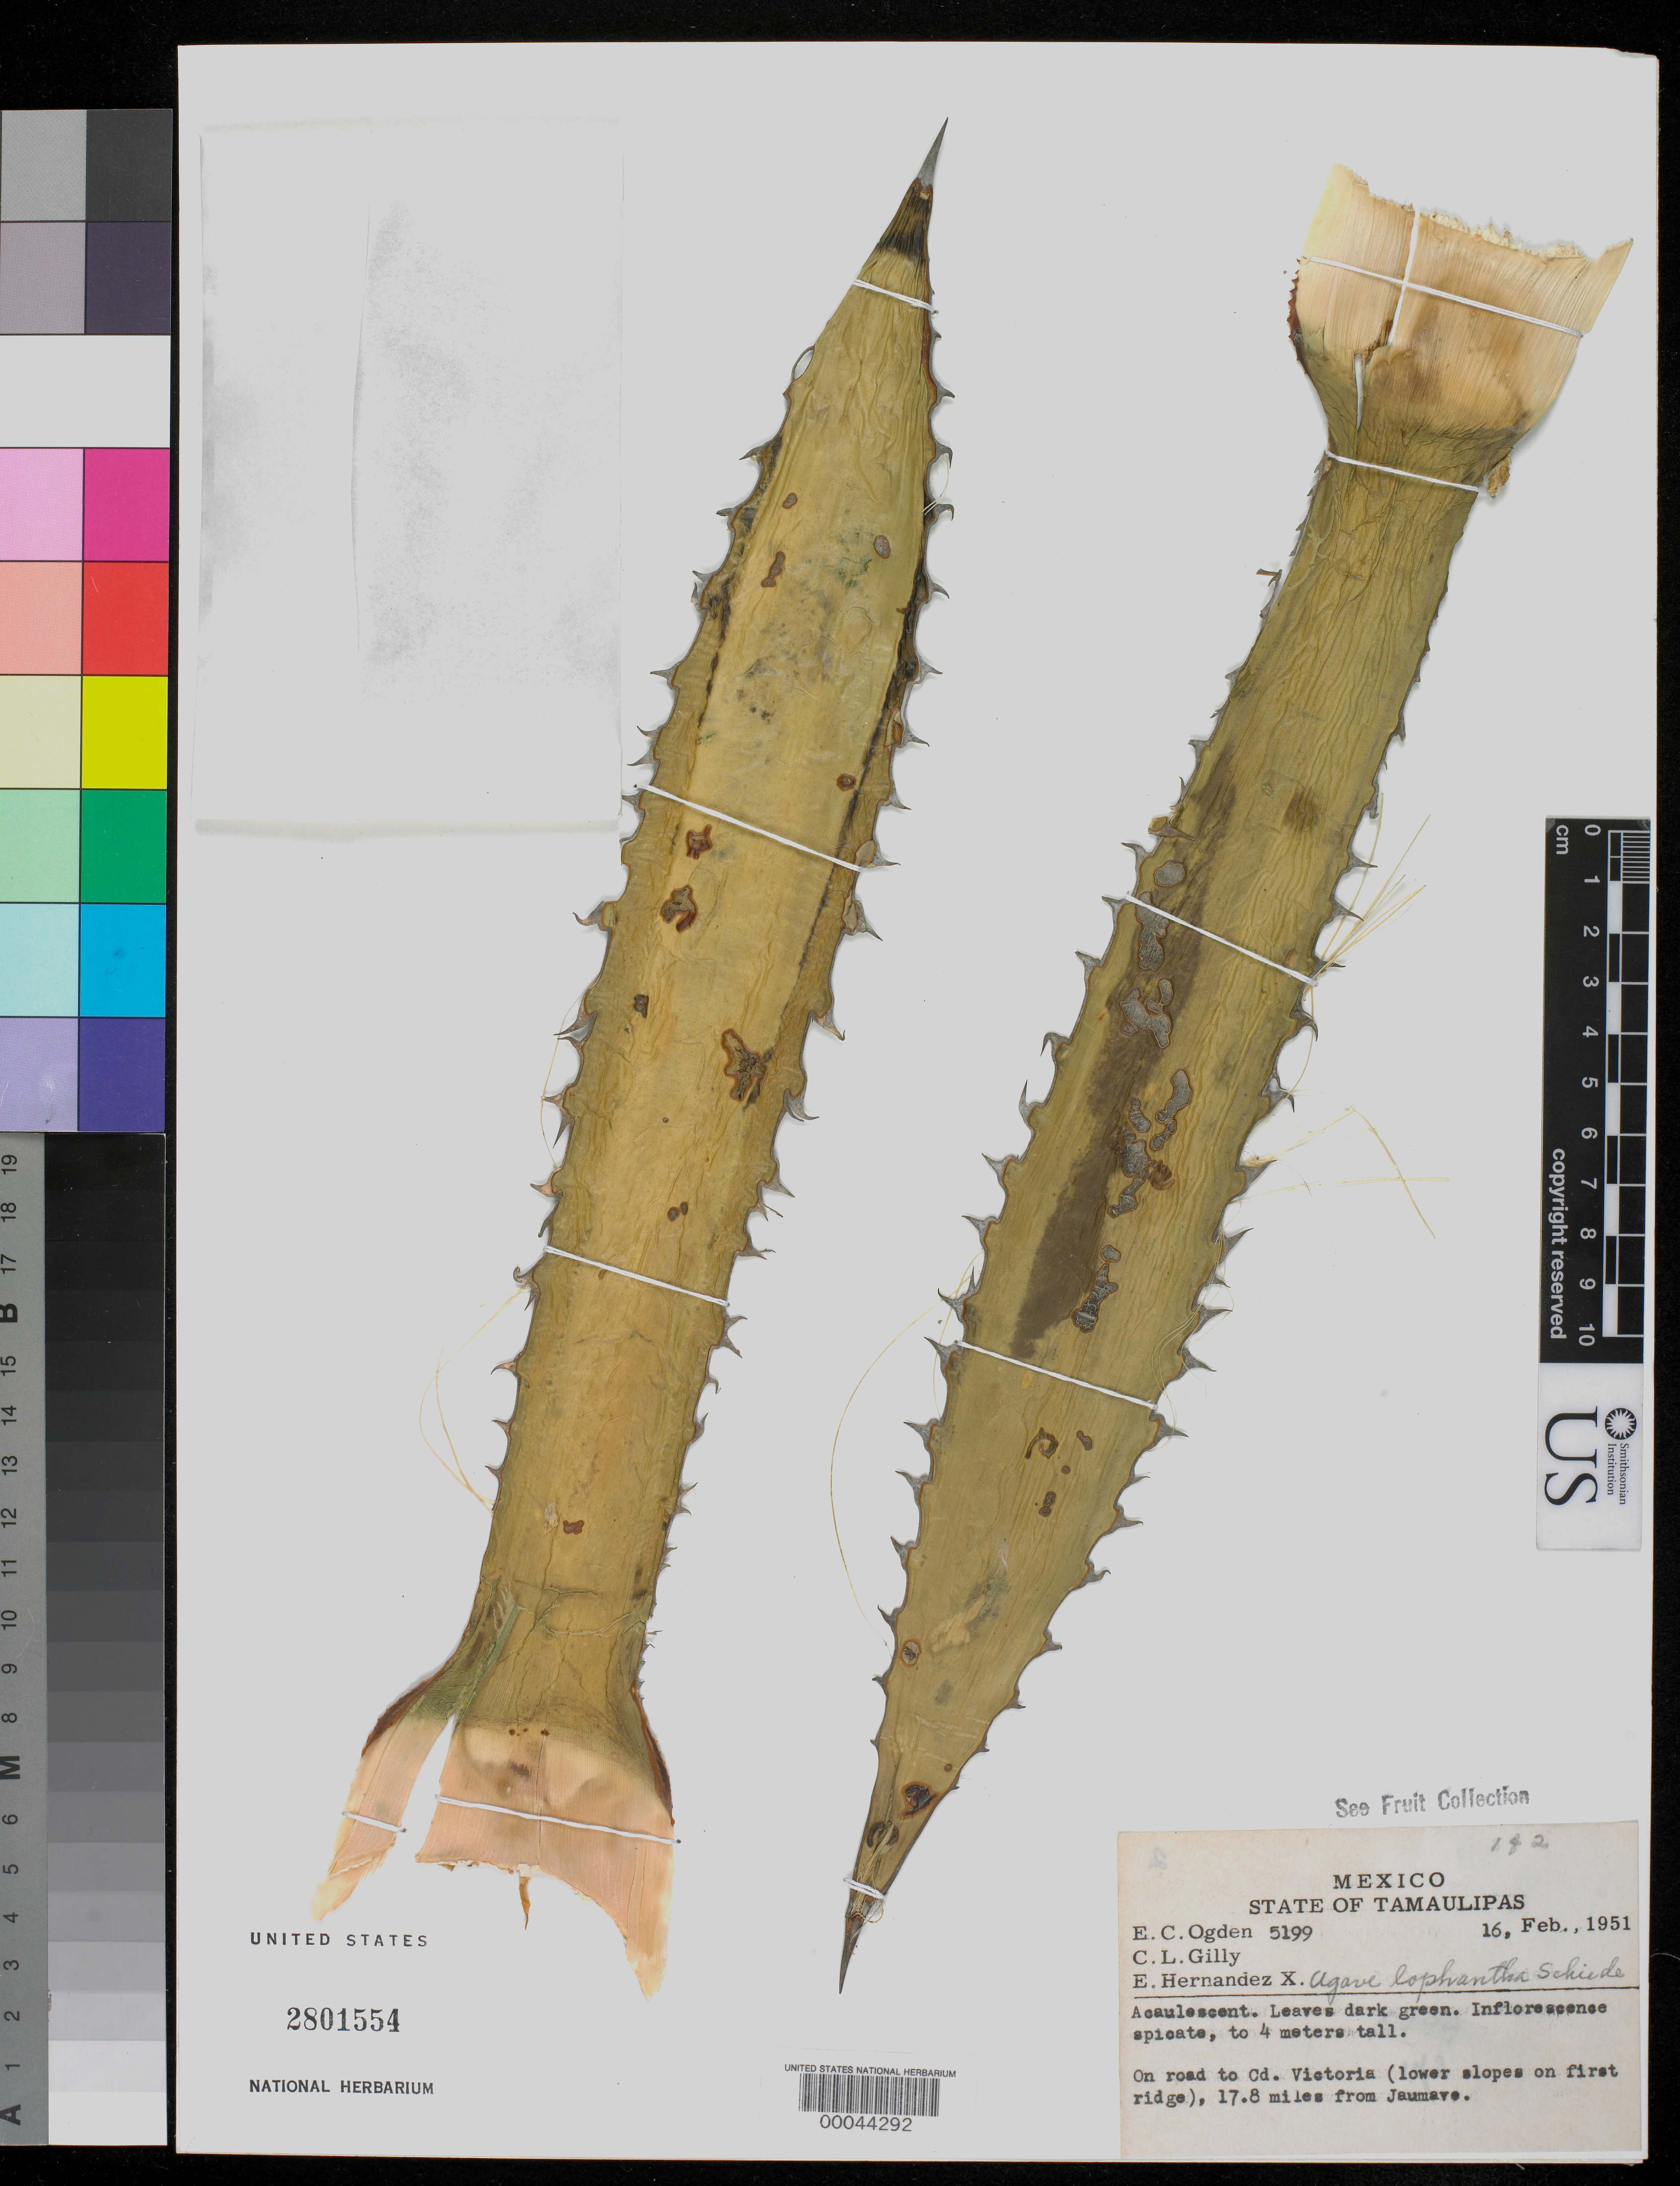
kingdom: Plantae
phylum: Tracheophyta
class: Liliopsida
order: Asparagales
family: Asparagaceae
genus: Agave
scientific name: Agave lophantha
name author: Schiede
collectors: E. C. Ogden, C. Gilly & E. I. Hernández-X.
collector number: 5199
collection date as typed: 16 Feb 1951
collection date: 1951-02-16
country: Mexico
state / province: Tamaulipas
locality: On road to Cd Victoria (lower slopes on first ridge), 17.8 mi from Jaumave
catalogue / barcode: US 2801554